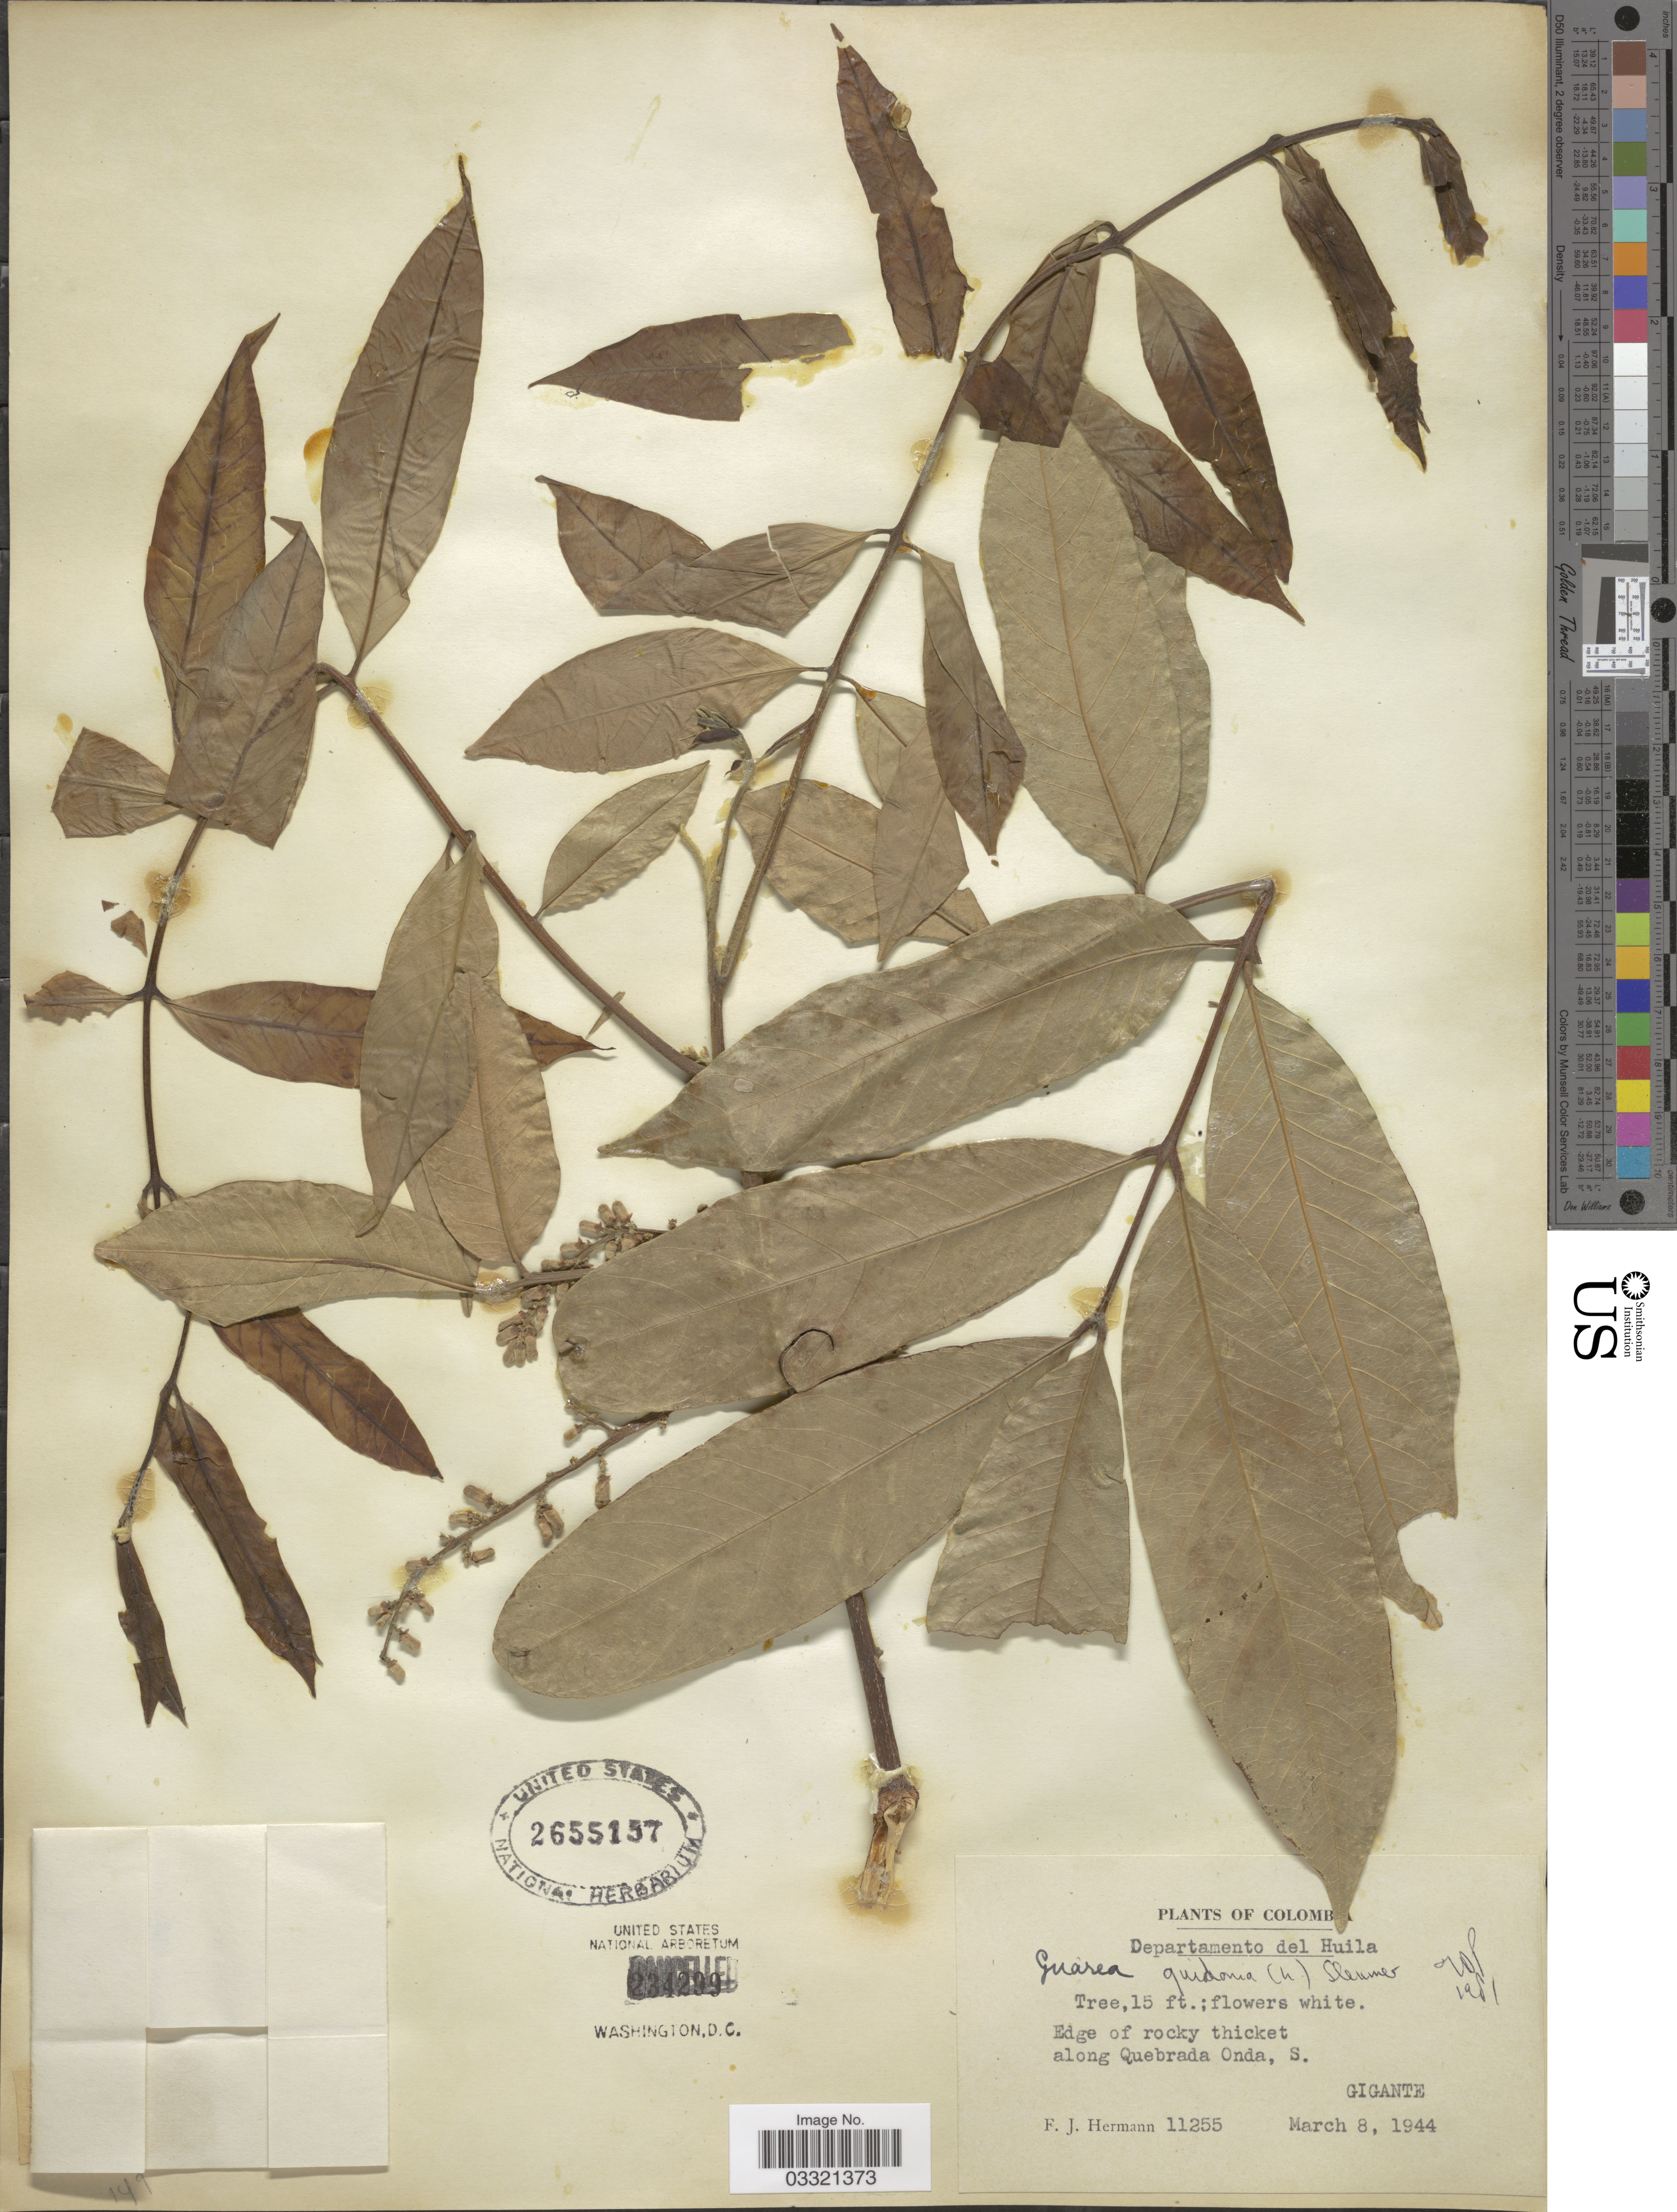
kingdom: Plantae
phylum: Tracheophyta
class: Magnoliopsida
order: Sapindales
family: Meliaceae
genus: Guarea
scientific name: Guarea guidonia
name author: (L.) Sleumer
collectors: F. J. Hermann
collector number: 11255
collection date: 1944-03-08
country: Colombia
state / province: Huila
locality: Departamento del Huila. Edge of rocky thicket along Quebrada Onda, S. Gigante.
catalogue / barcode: US 2655157